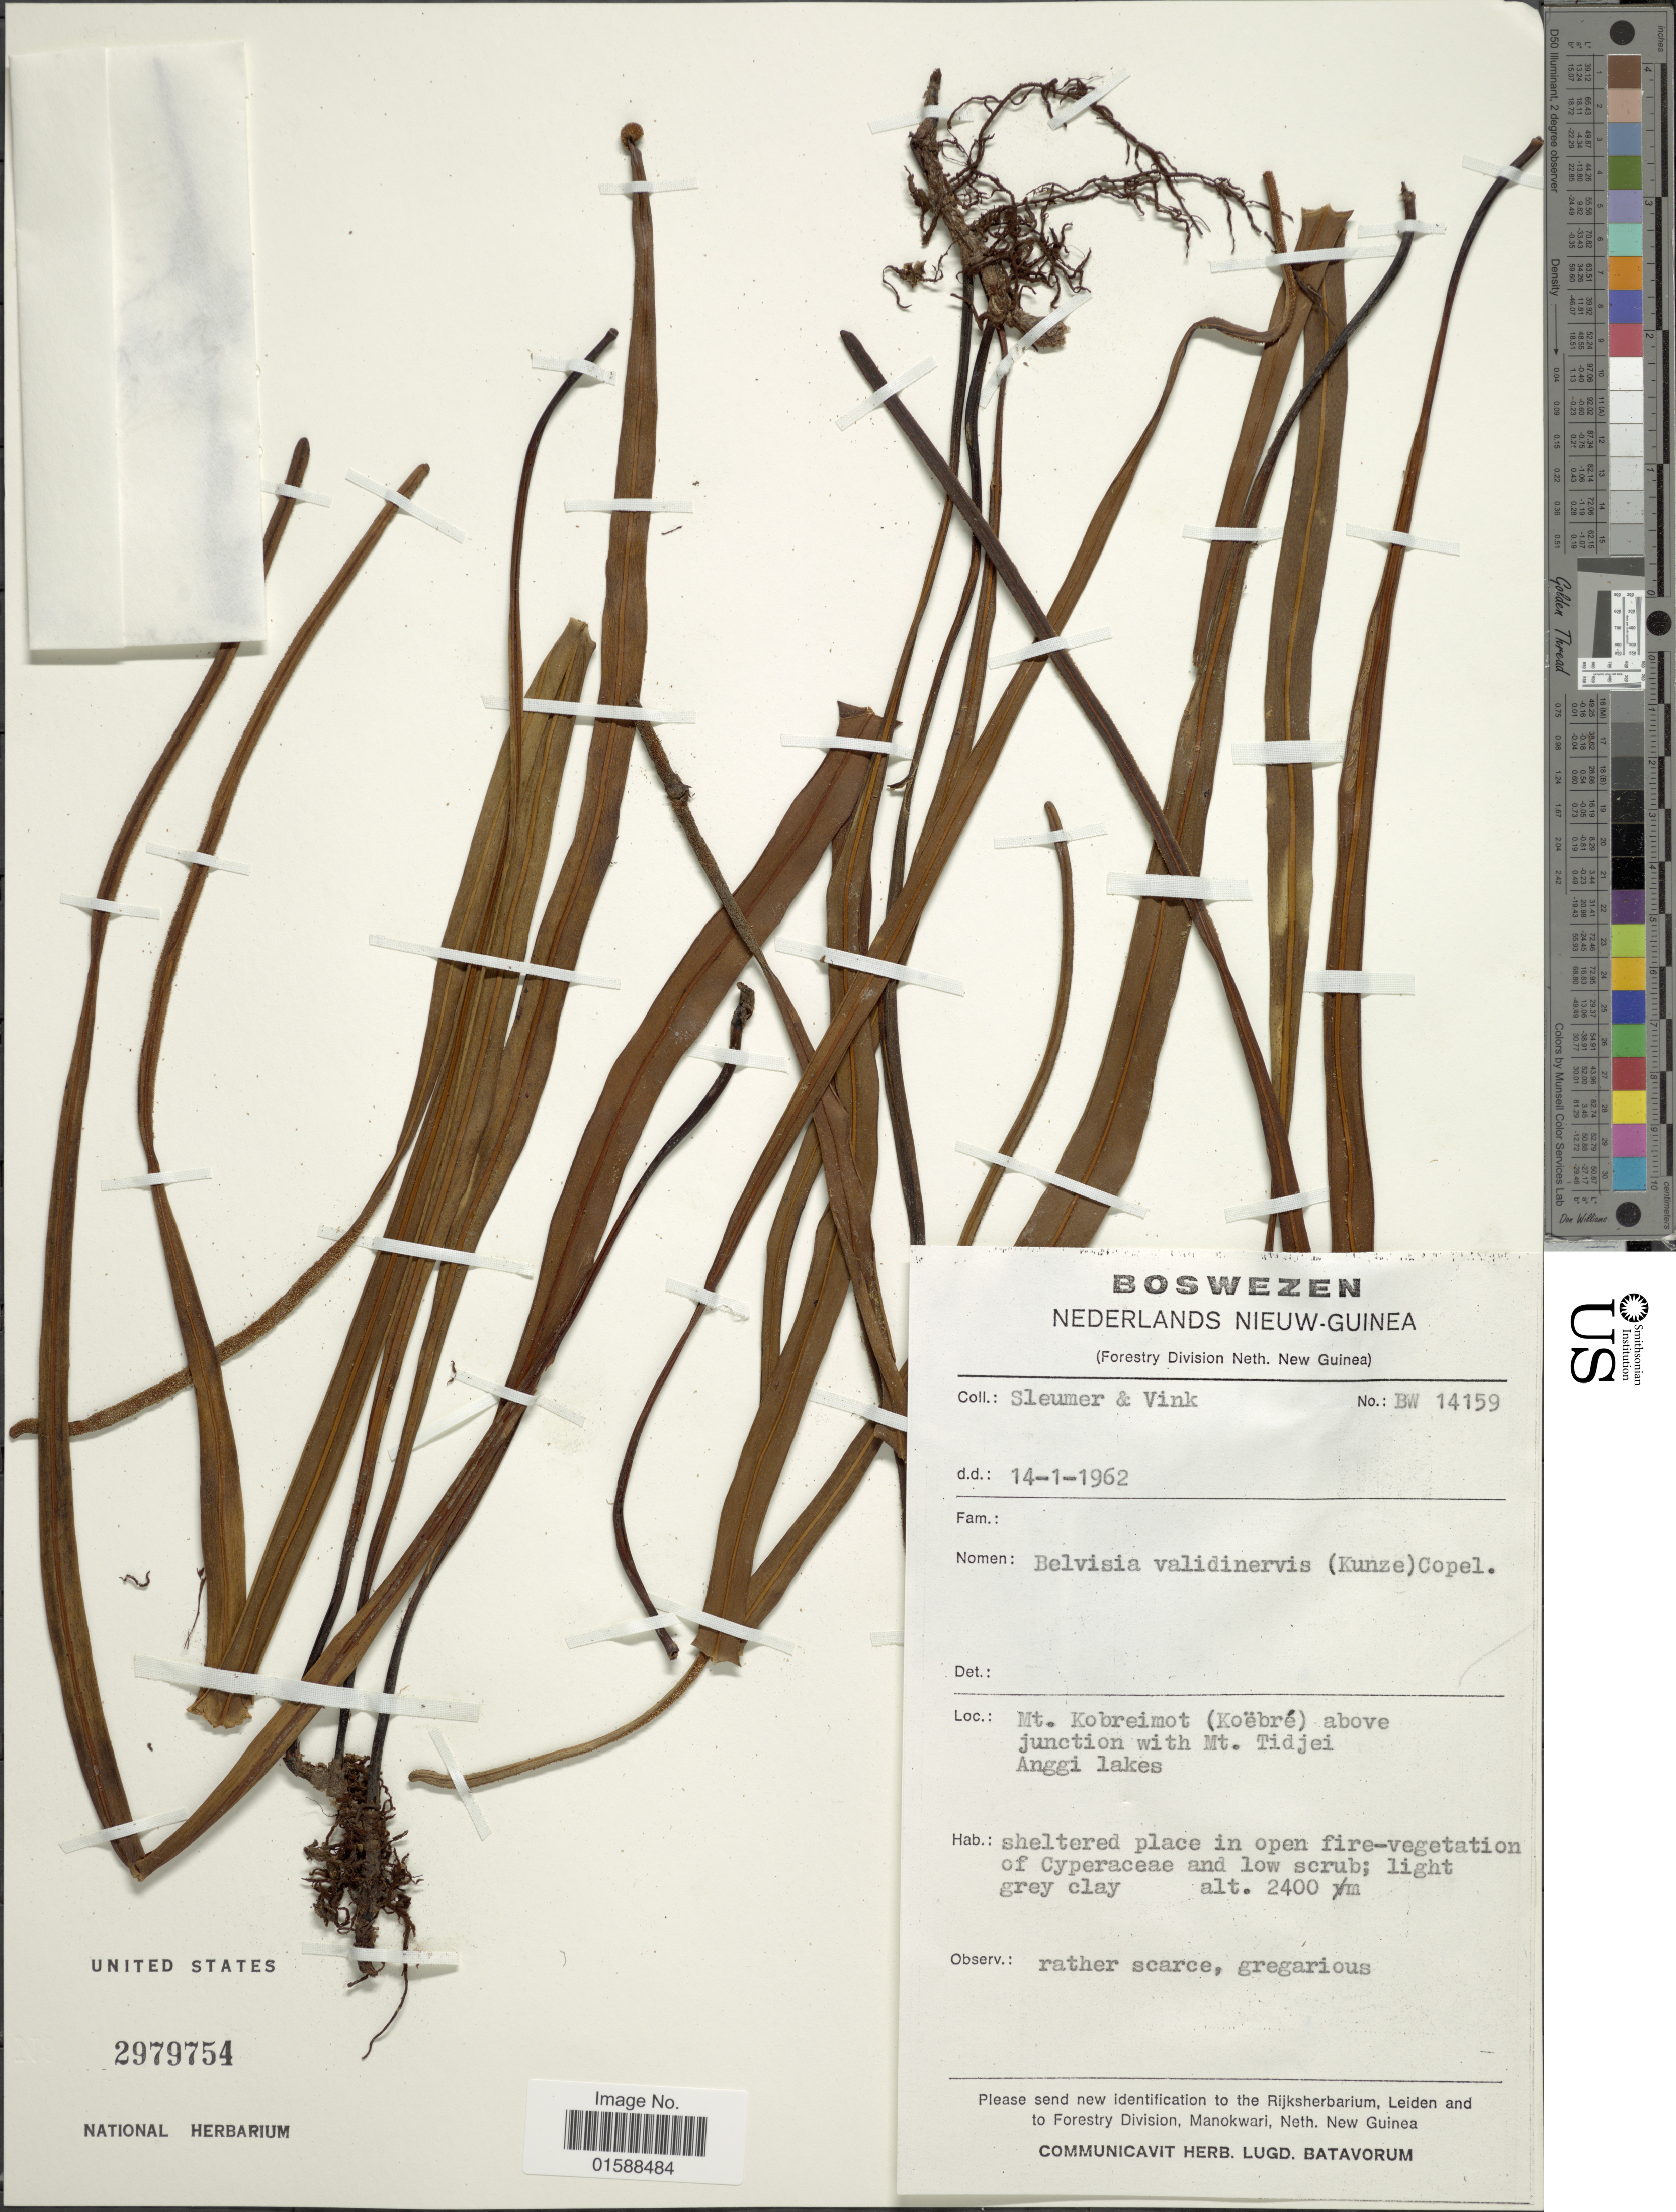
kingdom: Plantae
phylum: Tracheophyta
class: Polypodiopsida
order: Polypodiales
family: Polypodiaceae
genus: Lepisorus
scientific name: Lepisorus validinervis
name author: (Kunze) Li S. Wang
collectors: Sleumer & -. Vink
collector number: BW 14159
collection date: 1962-01-14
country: Indonesia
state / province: Papua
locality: Boswezen. Nederlands Nieuw-Guinea. Mt. Kobreimot (Koëbré) above junction with Mt. Tjidei. Anggi lakes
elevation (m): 2400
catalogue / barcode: US 2979754